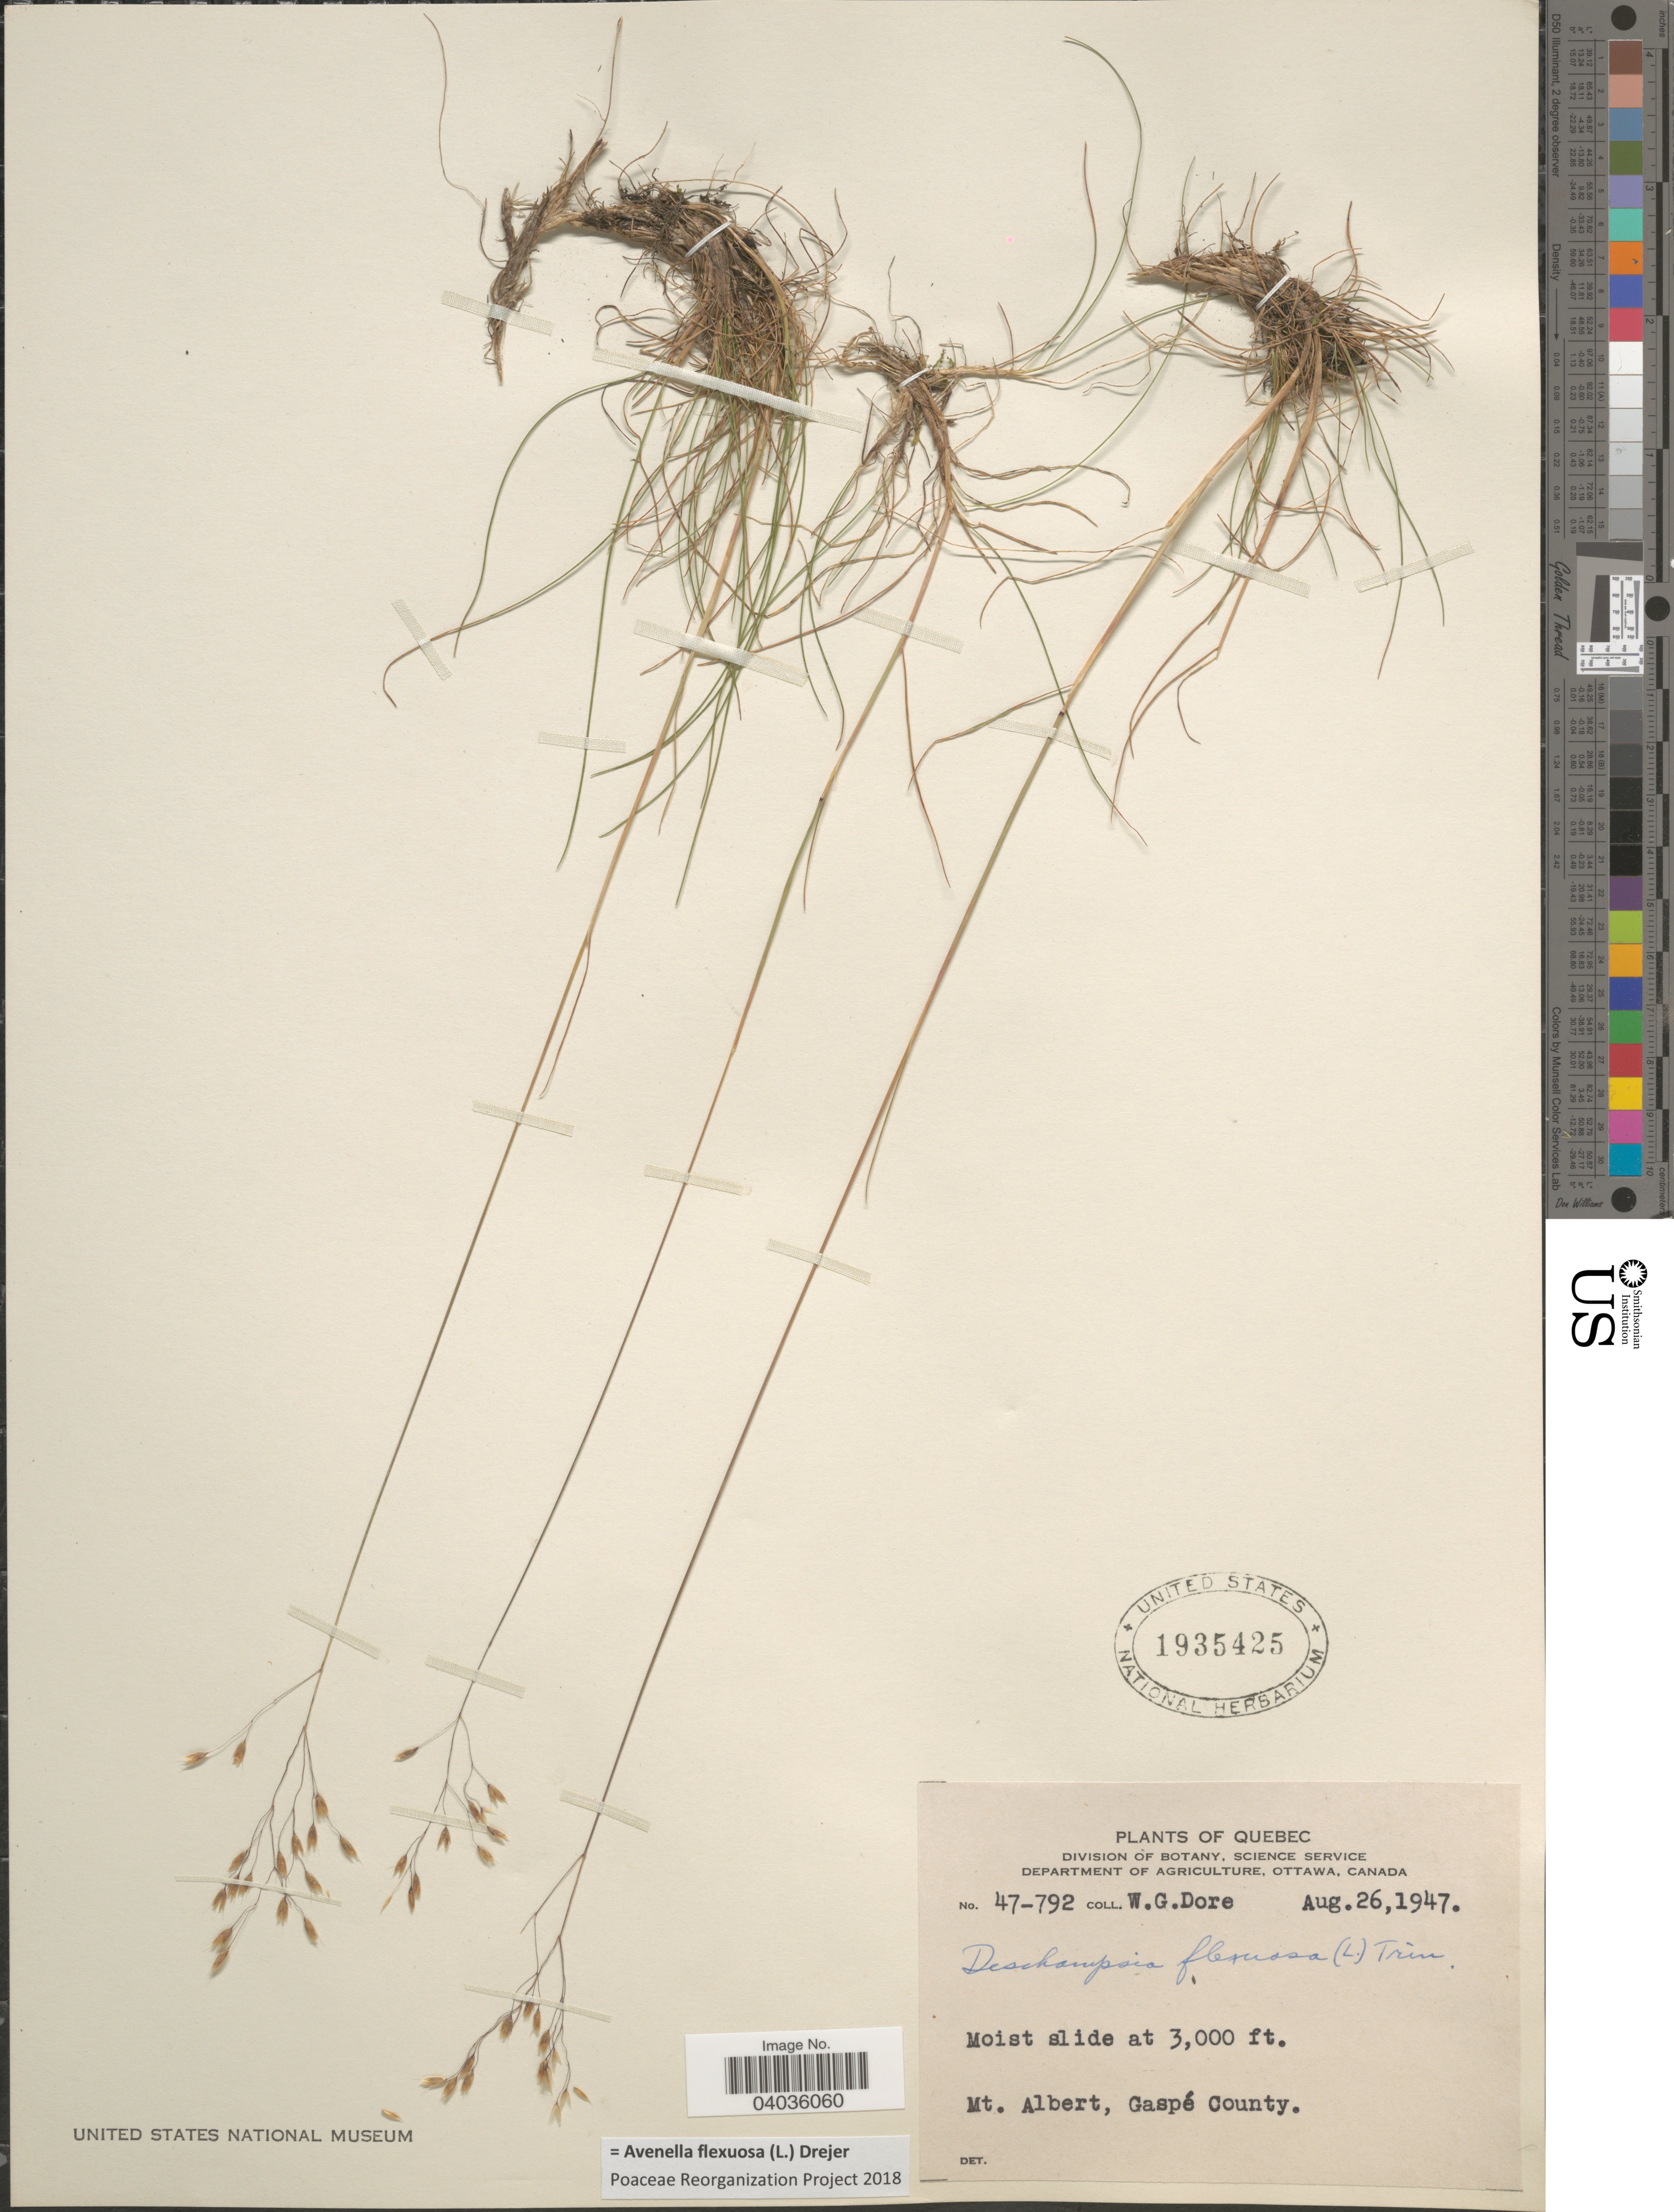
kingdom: Plantae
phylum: Tracheophyta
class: Liliopsida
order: Poales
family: Poaceae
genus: Avenella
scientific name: Avenella flexuosa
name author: (L.) Drejer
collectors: W. Dore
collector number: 47-792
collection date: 1947-08-26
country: Canada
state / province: Quebec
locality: Mt. Albert, Gaspé County.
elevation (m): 914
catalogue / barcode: US 1935425